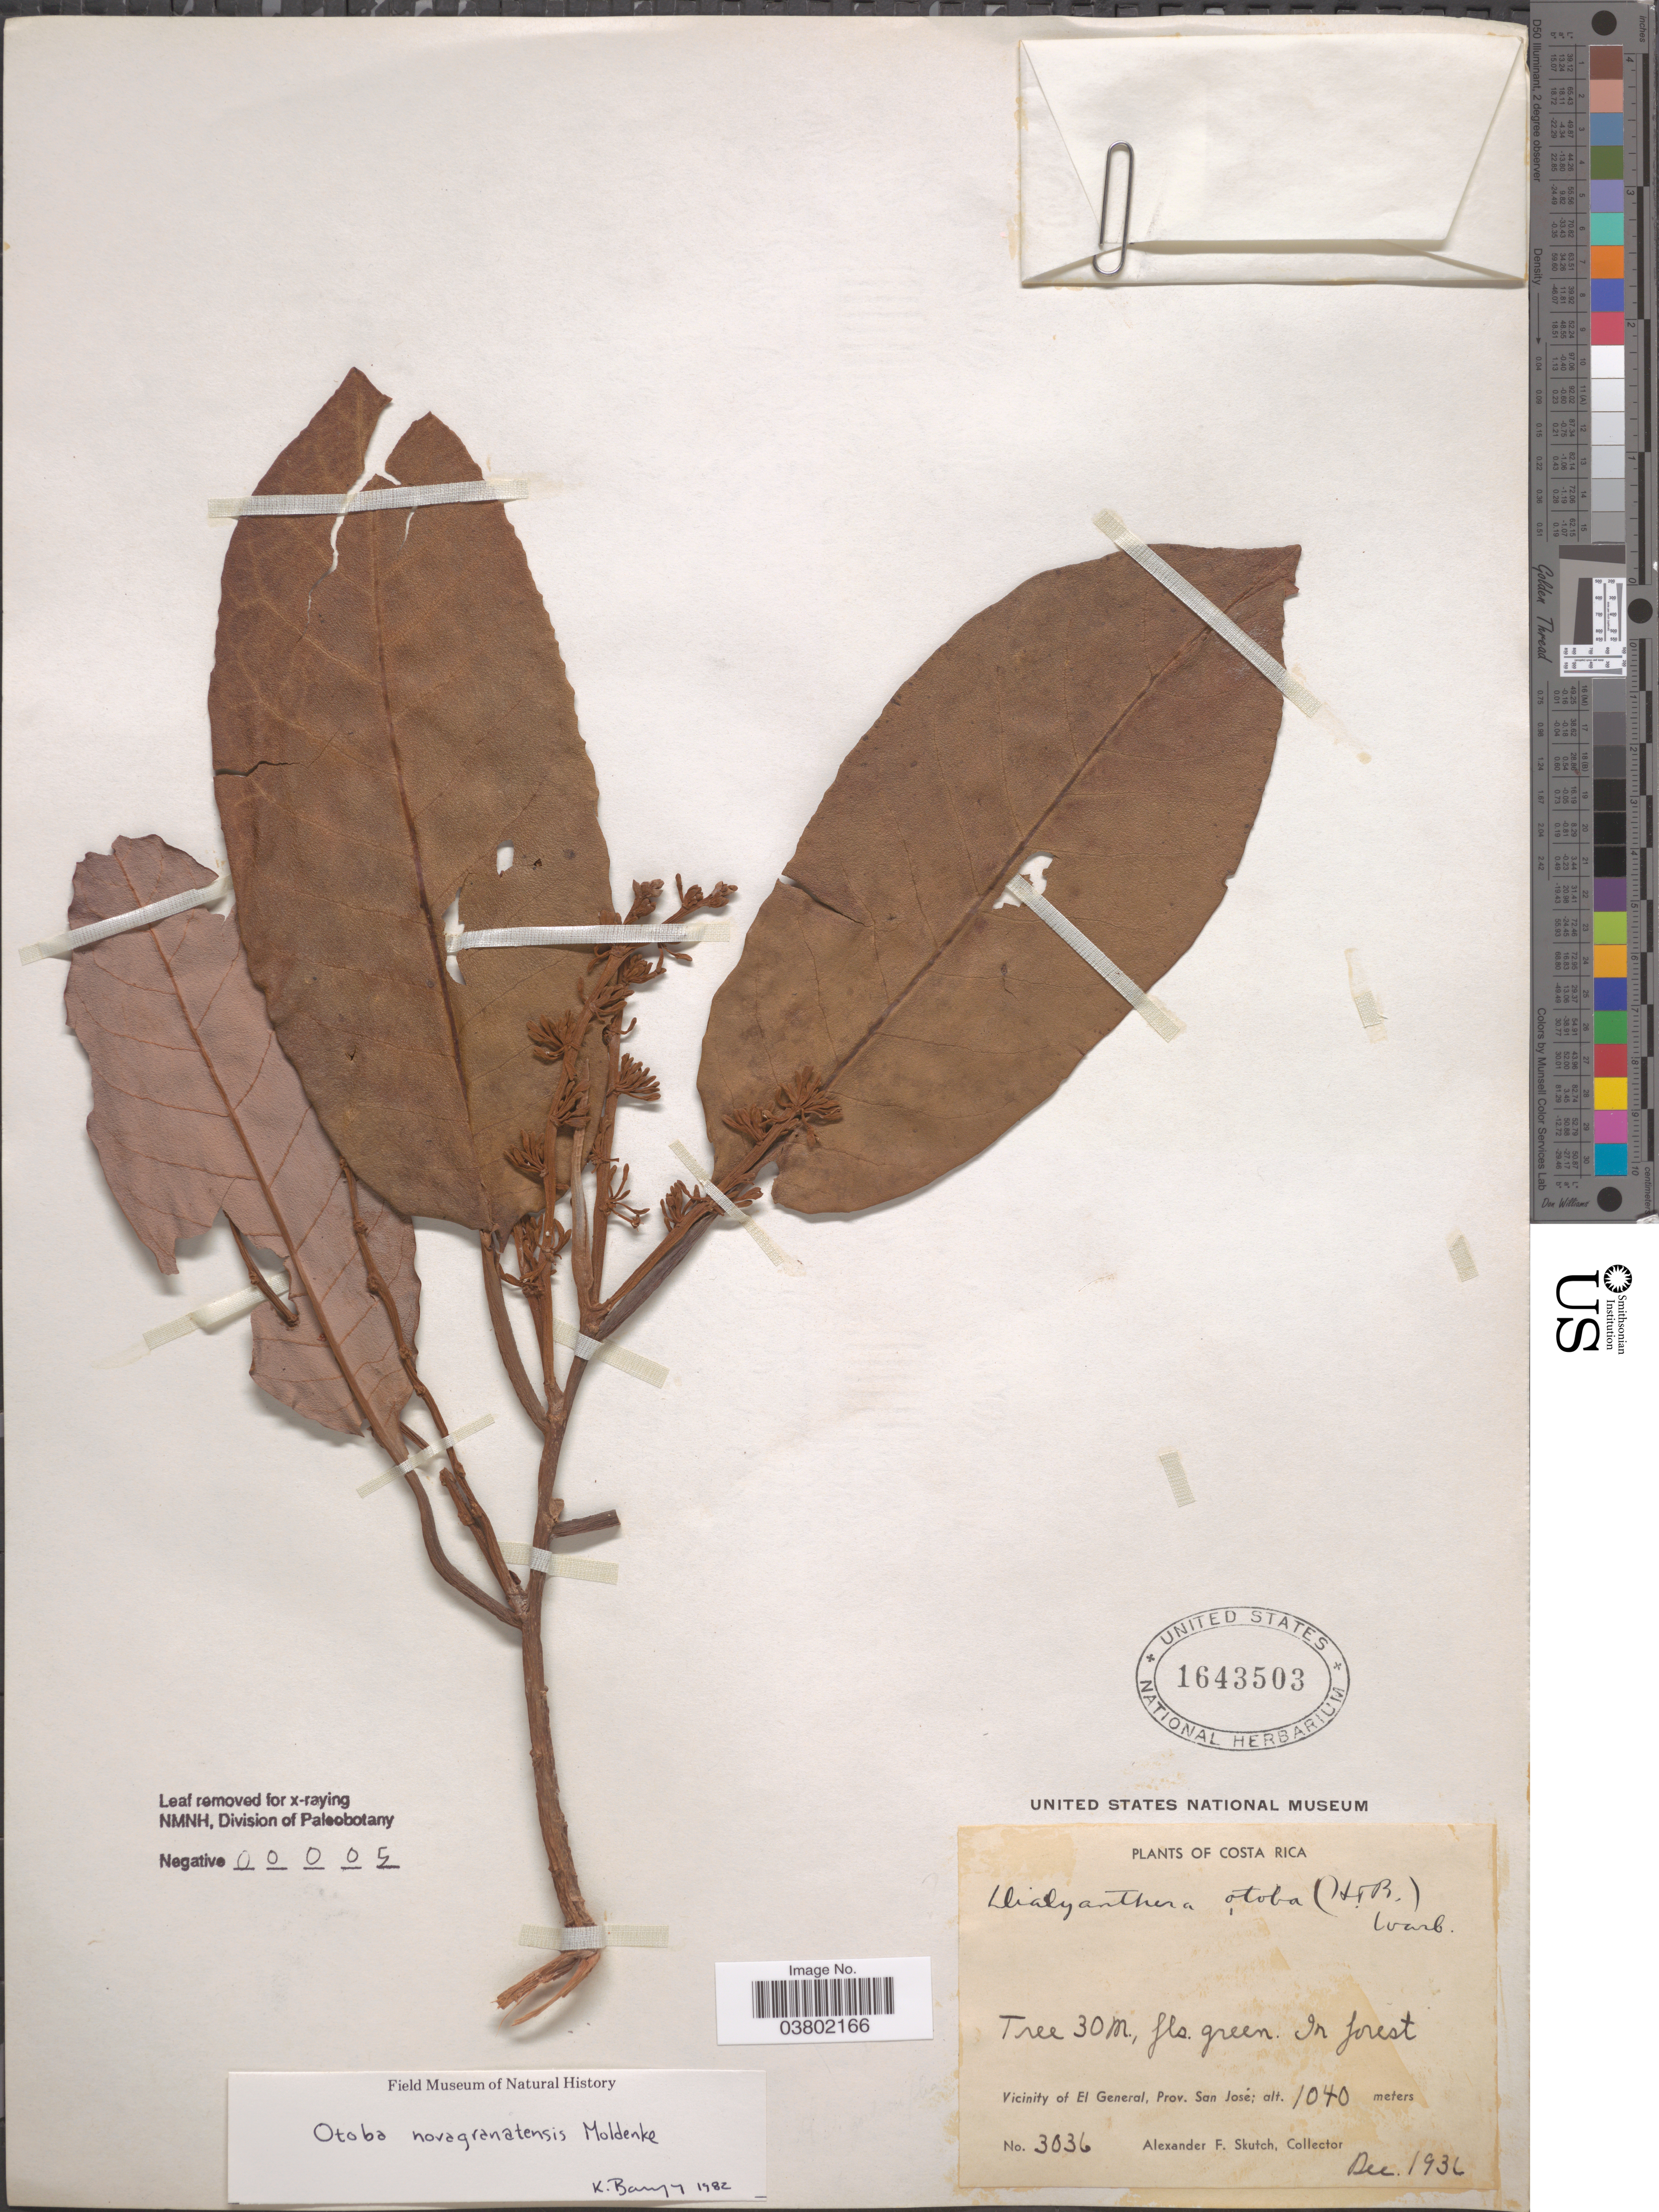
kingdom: Plantae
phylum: Tracheophyta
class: Magnoliopsida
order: Magnoliales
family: Myristicaceae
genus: Otoba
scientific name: Otoba novogranatensis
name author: Moldenke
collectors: A. F. Skutch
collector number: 3036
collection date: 1936-12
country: Costa Rica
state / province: San José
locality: Vicinity of El General.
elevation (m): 1040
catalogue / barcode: US 1643503